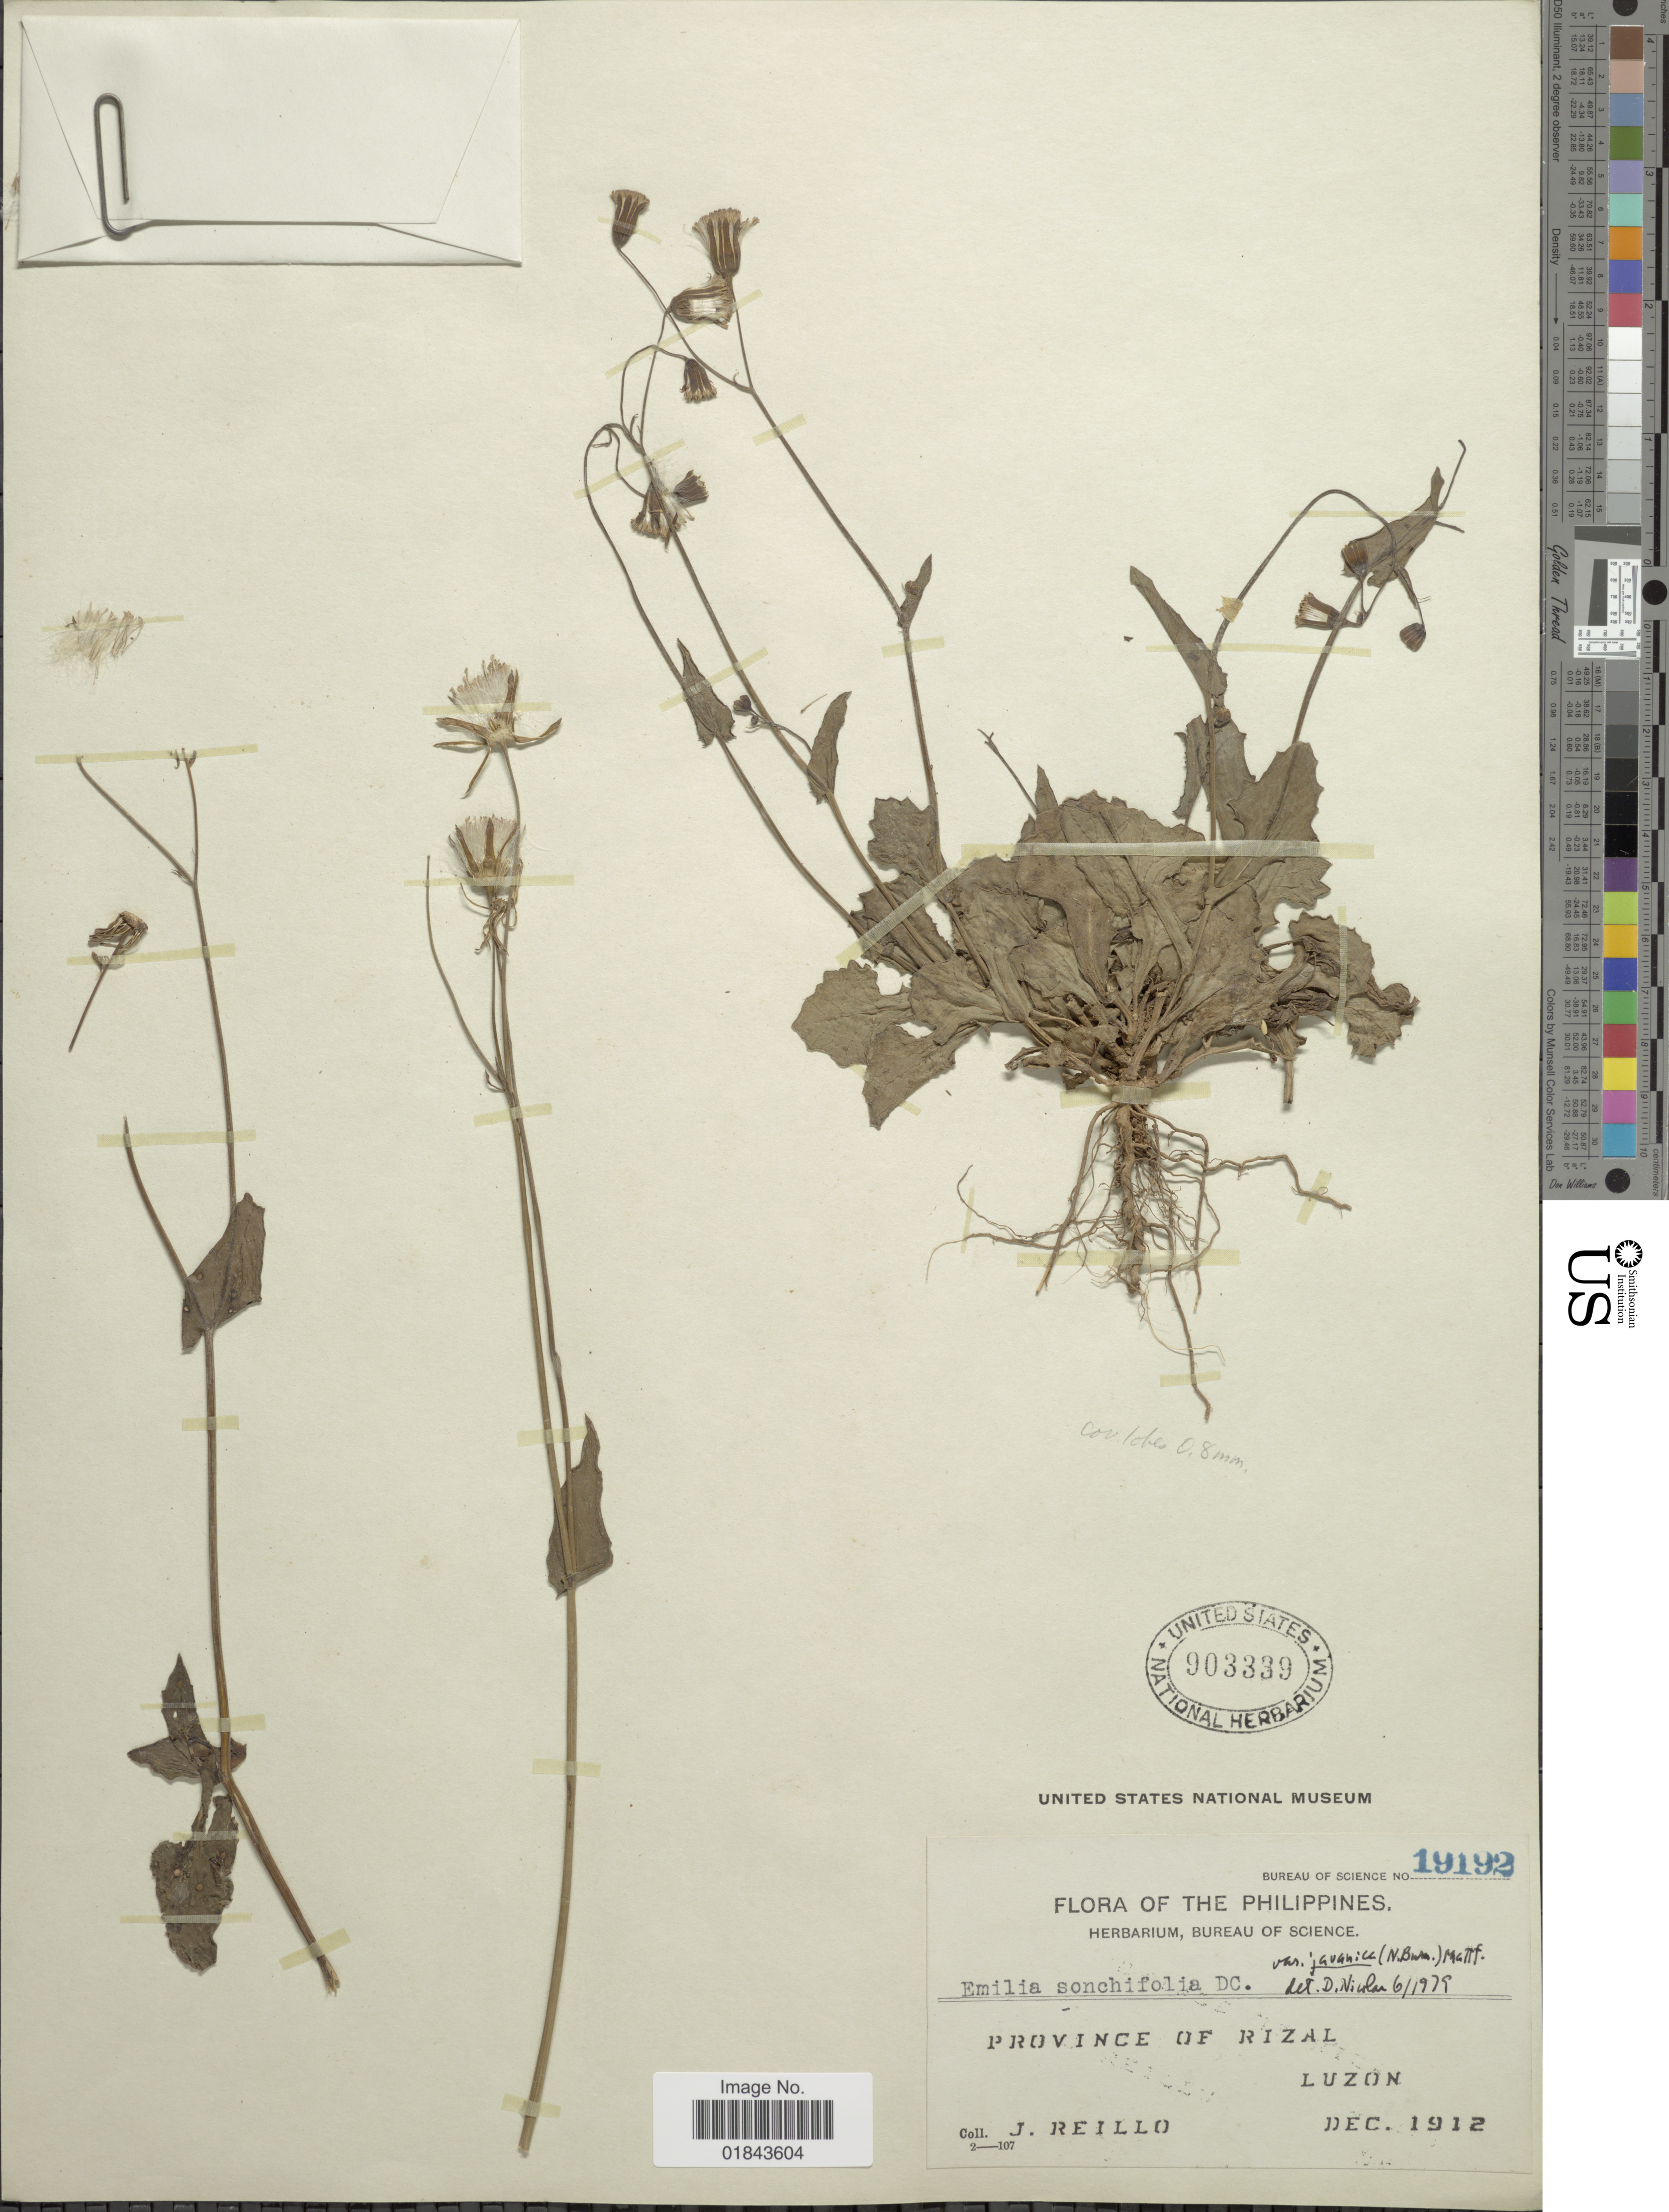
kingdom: Plantae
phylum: Tracheophyta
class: Magnoliopsida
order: Asterales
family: Asteraceae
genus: Emilia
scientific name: Emilia sonchifolia var. javanica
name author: (Burm. f.) Mattf.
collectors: J. Reillo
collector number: Bureau of Science 19192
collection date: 1912-12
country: Philippines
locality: Province of Rizal, Luzon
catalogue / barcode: US 903339